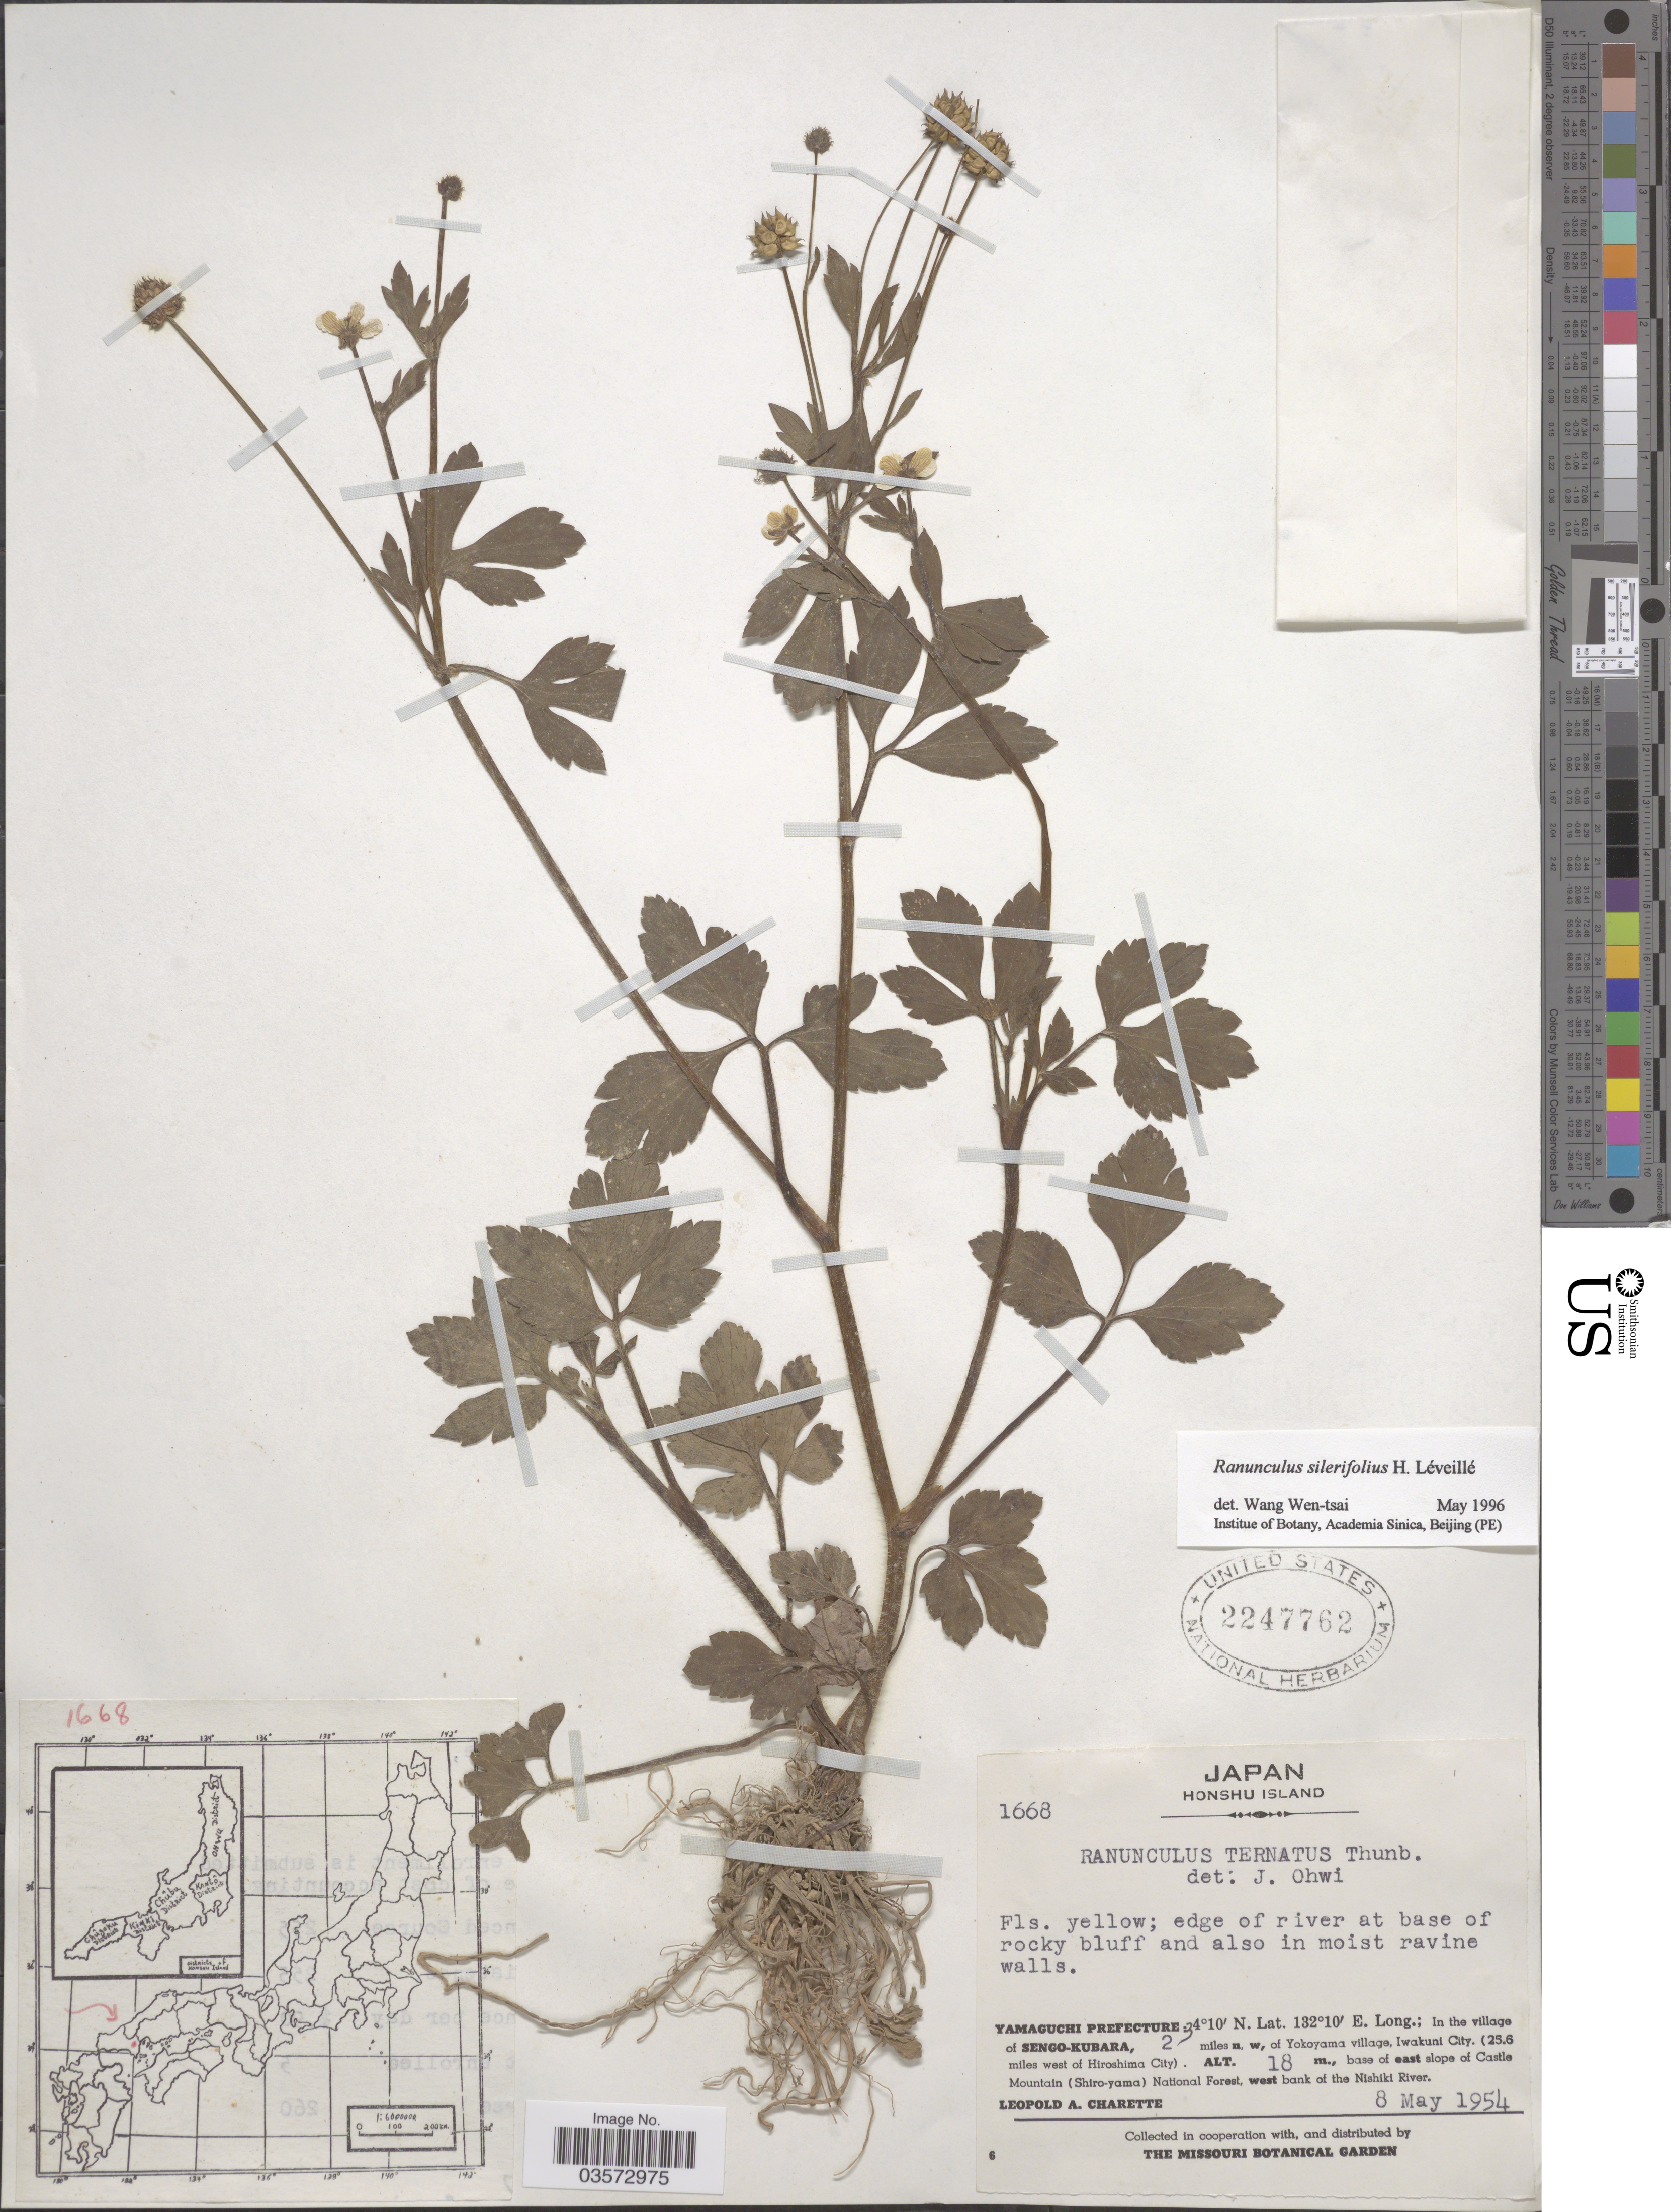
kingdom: Plantae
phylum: Tracheophyta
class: Magnoliopsida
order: Ranunculales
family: Ranunculaceae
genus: Ranunculus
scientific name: Ranunculus silerifolius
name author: H. Lév.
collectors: L. A. Charette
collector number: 1668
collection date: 1954-05-08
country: Japan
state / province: Yamaguti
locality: Honshu Island. Yamaguchi Prefecture: In the village of Sengo-Kubara, 2 miles n, w, of Yokoyama village, Iwakuni City. (25.6 miles west of Hiroshima City), base of east slope of Castle Mountain (Shiro-yama) National Forest, west bank of the Nishiki River.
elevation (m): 18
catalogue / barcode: US 2247762